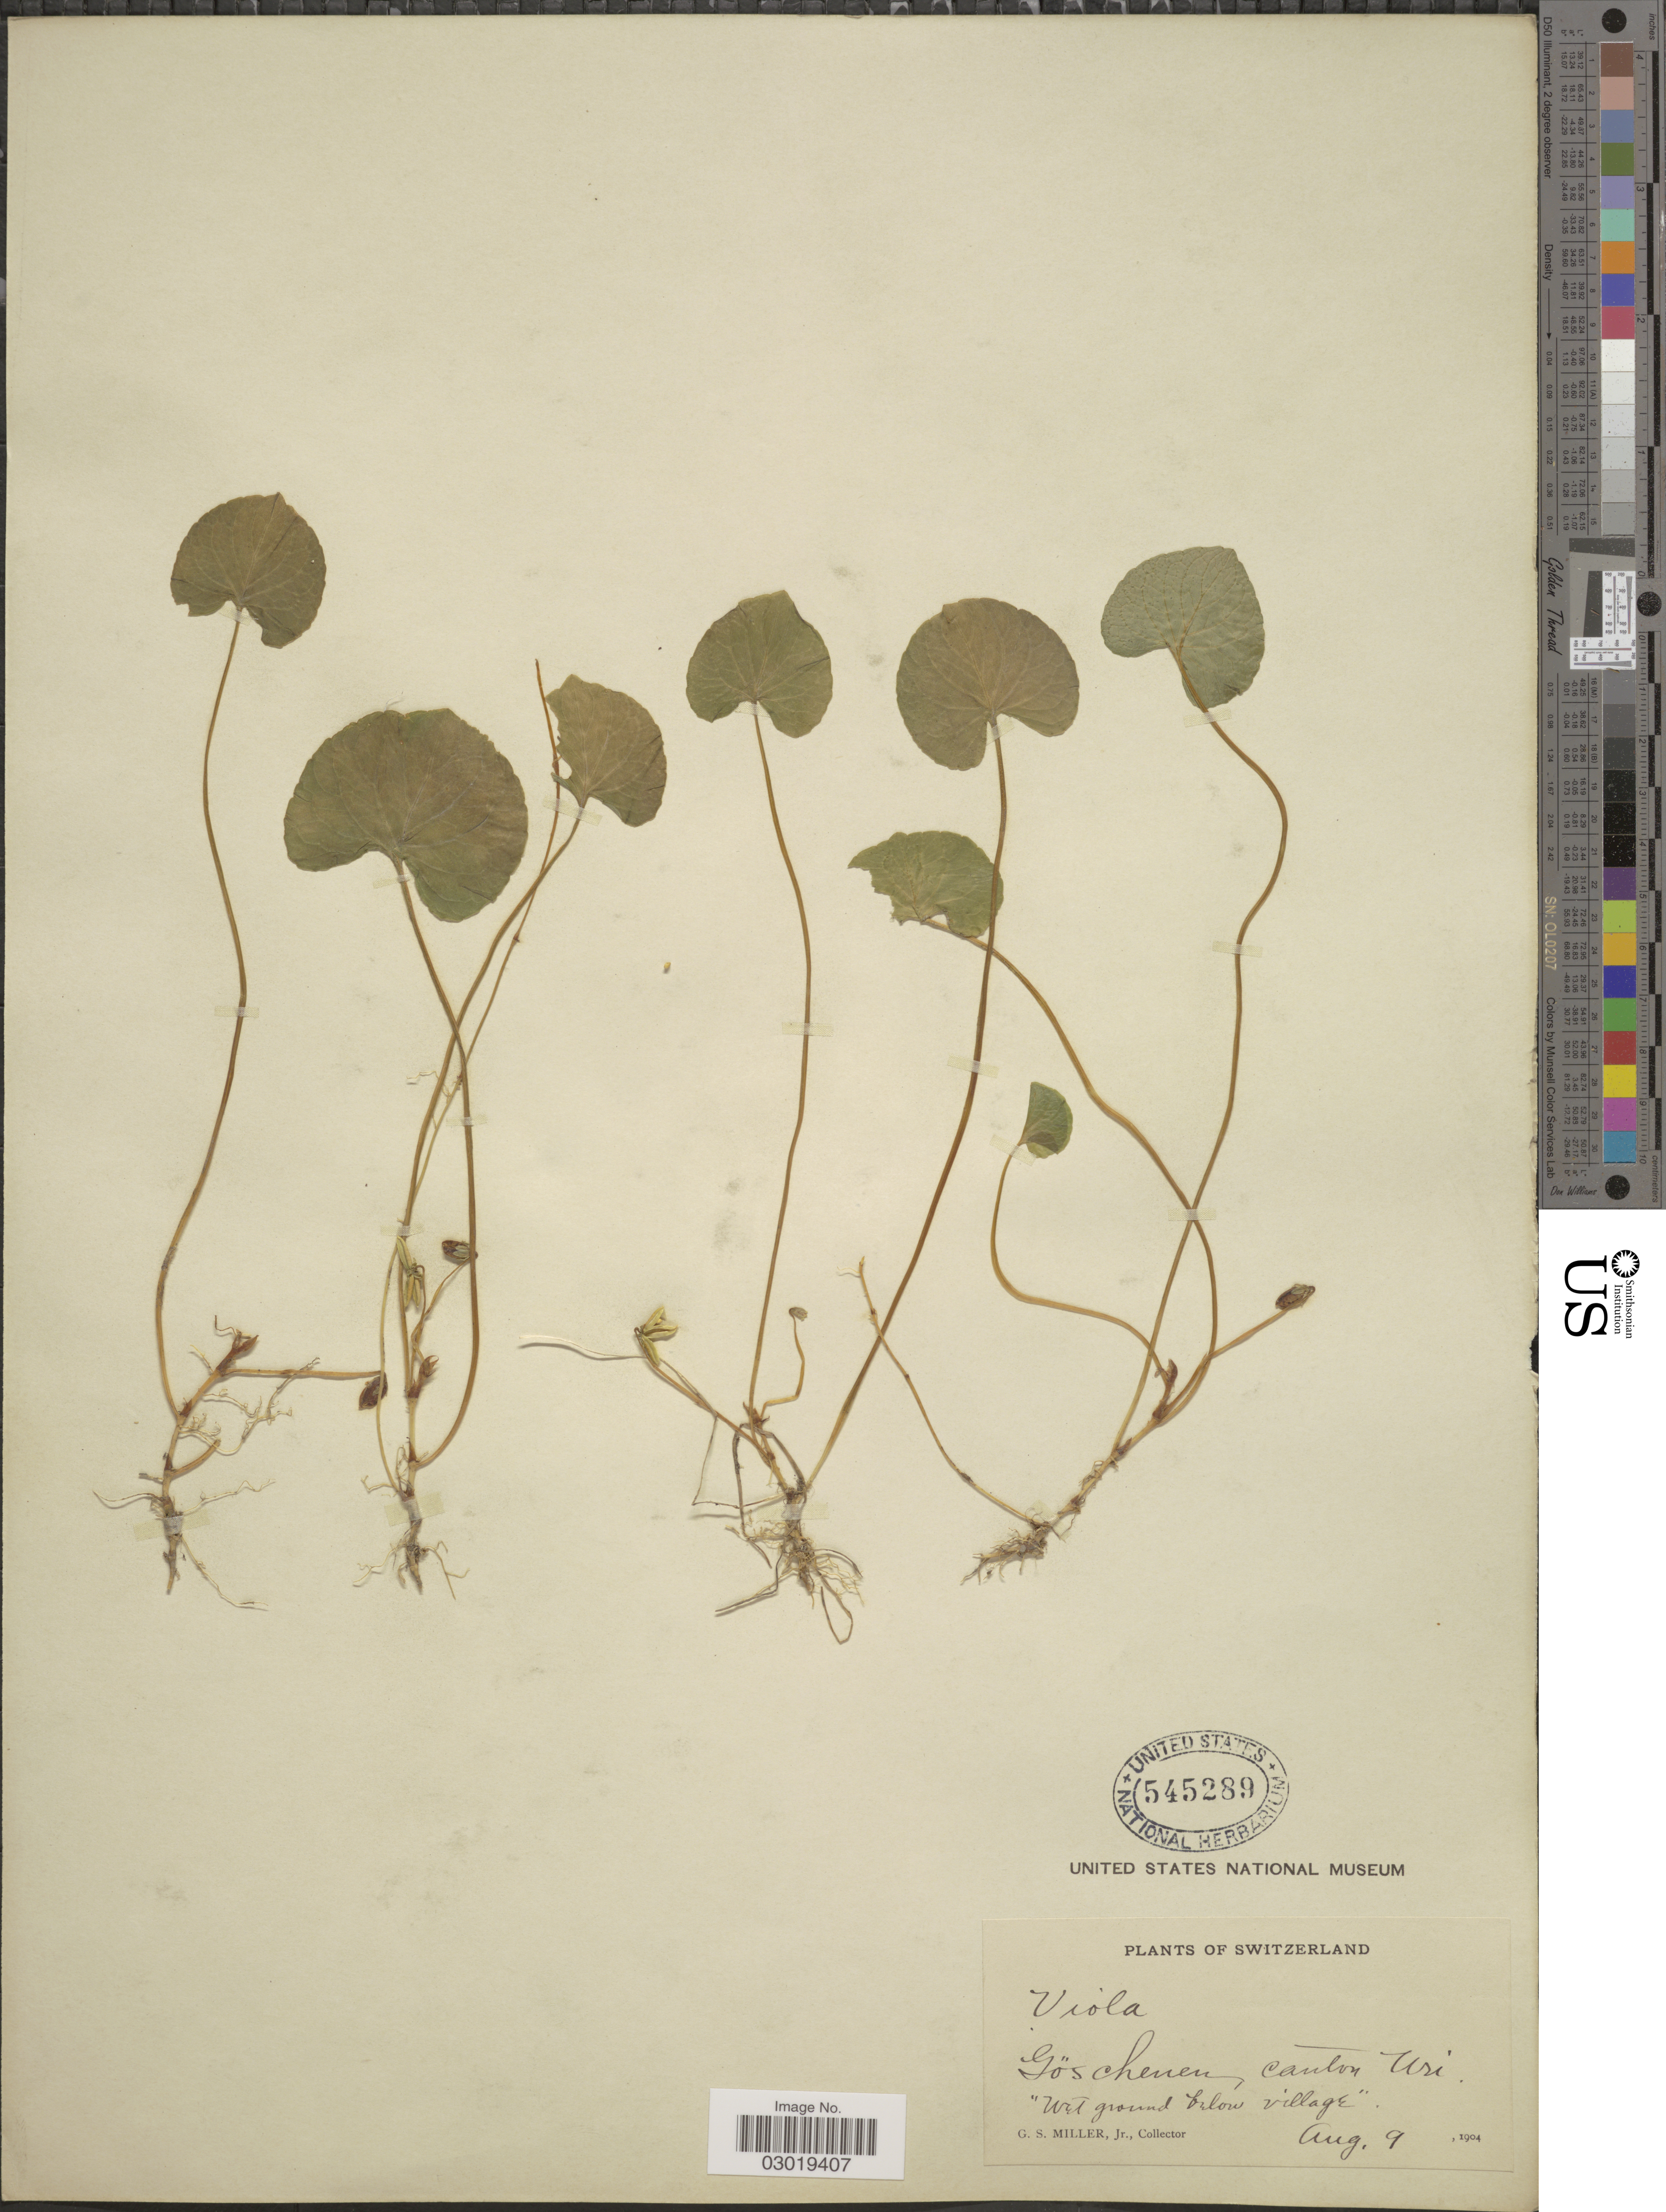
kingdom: Plantae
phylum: Tracheophyta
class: Magnoliopsida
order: Malpighiales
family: Violaceae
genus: Viola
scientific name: Viola sp.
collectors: G. S. Miller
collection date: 1904-08-09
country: Switzerland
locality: Göschenen, canton Uri.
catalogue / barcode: US 545289